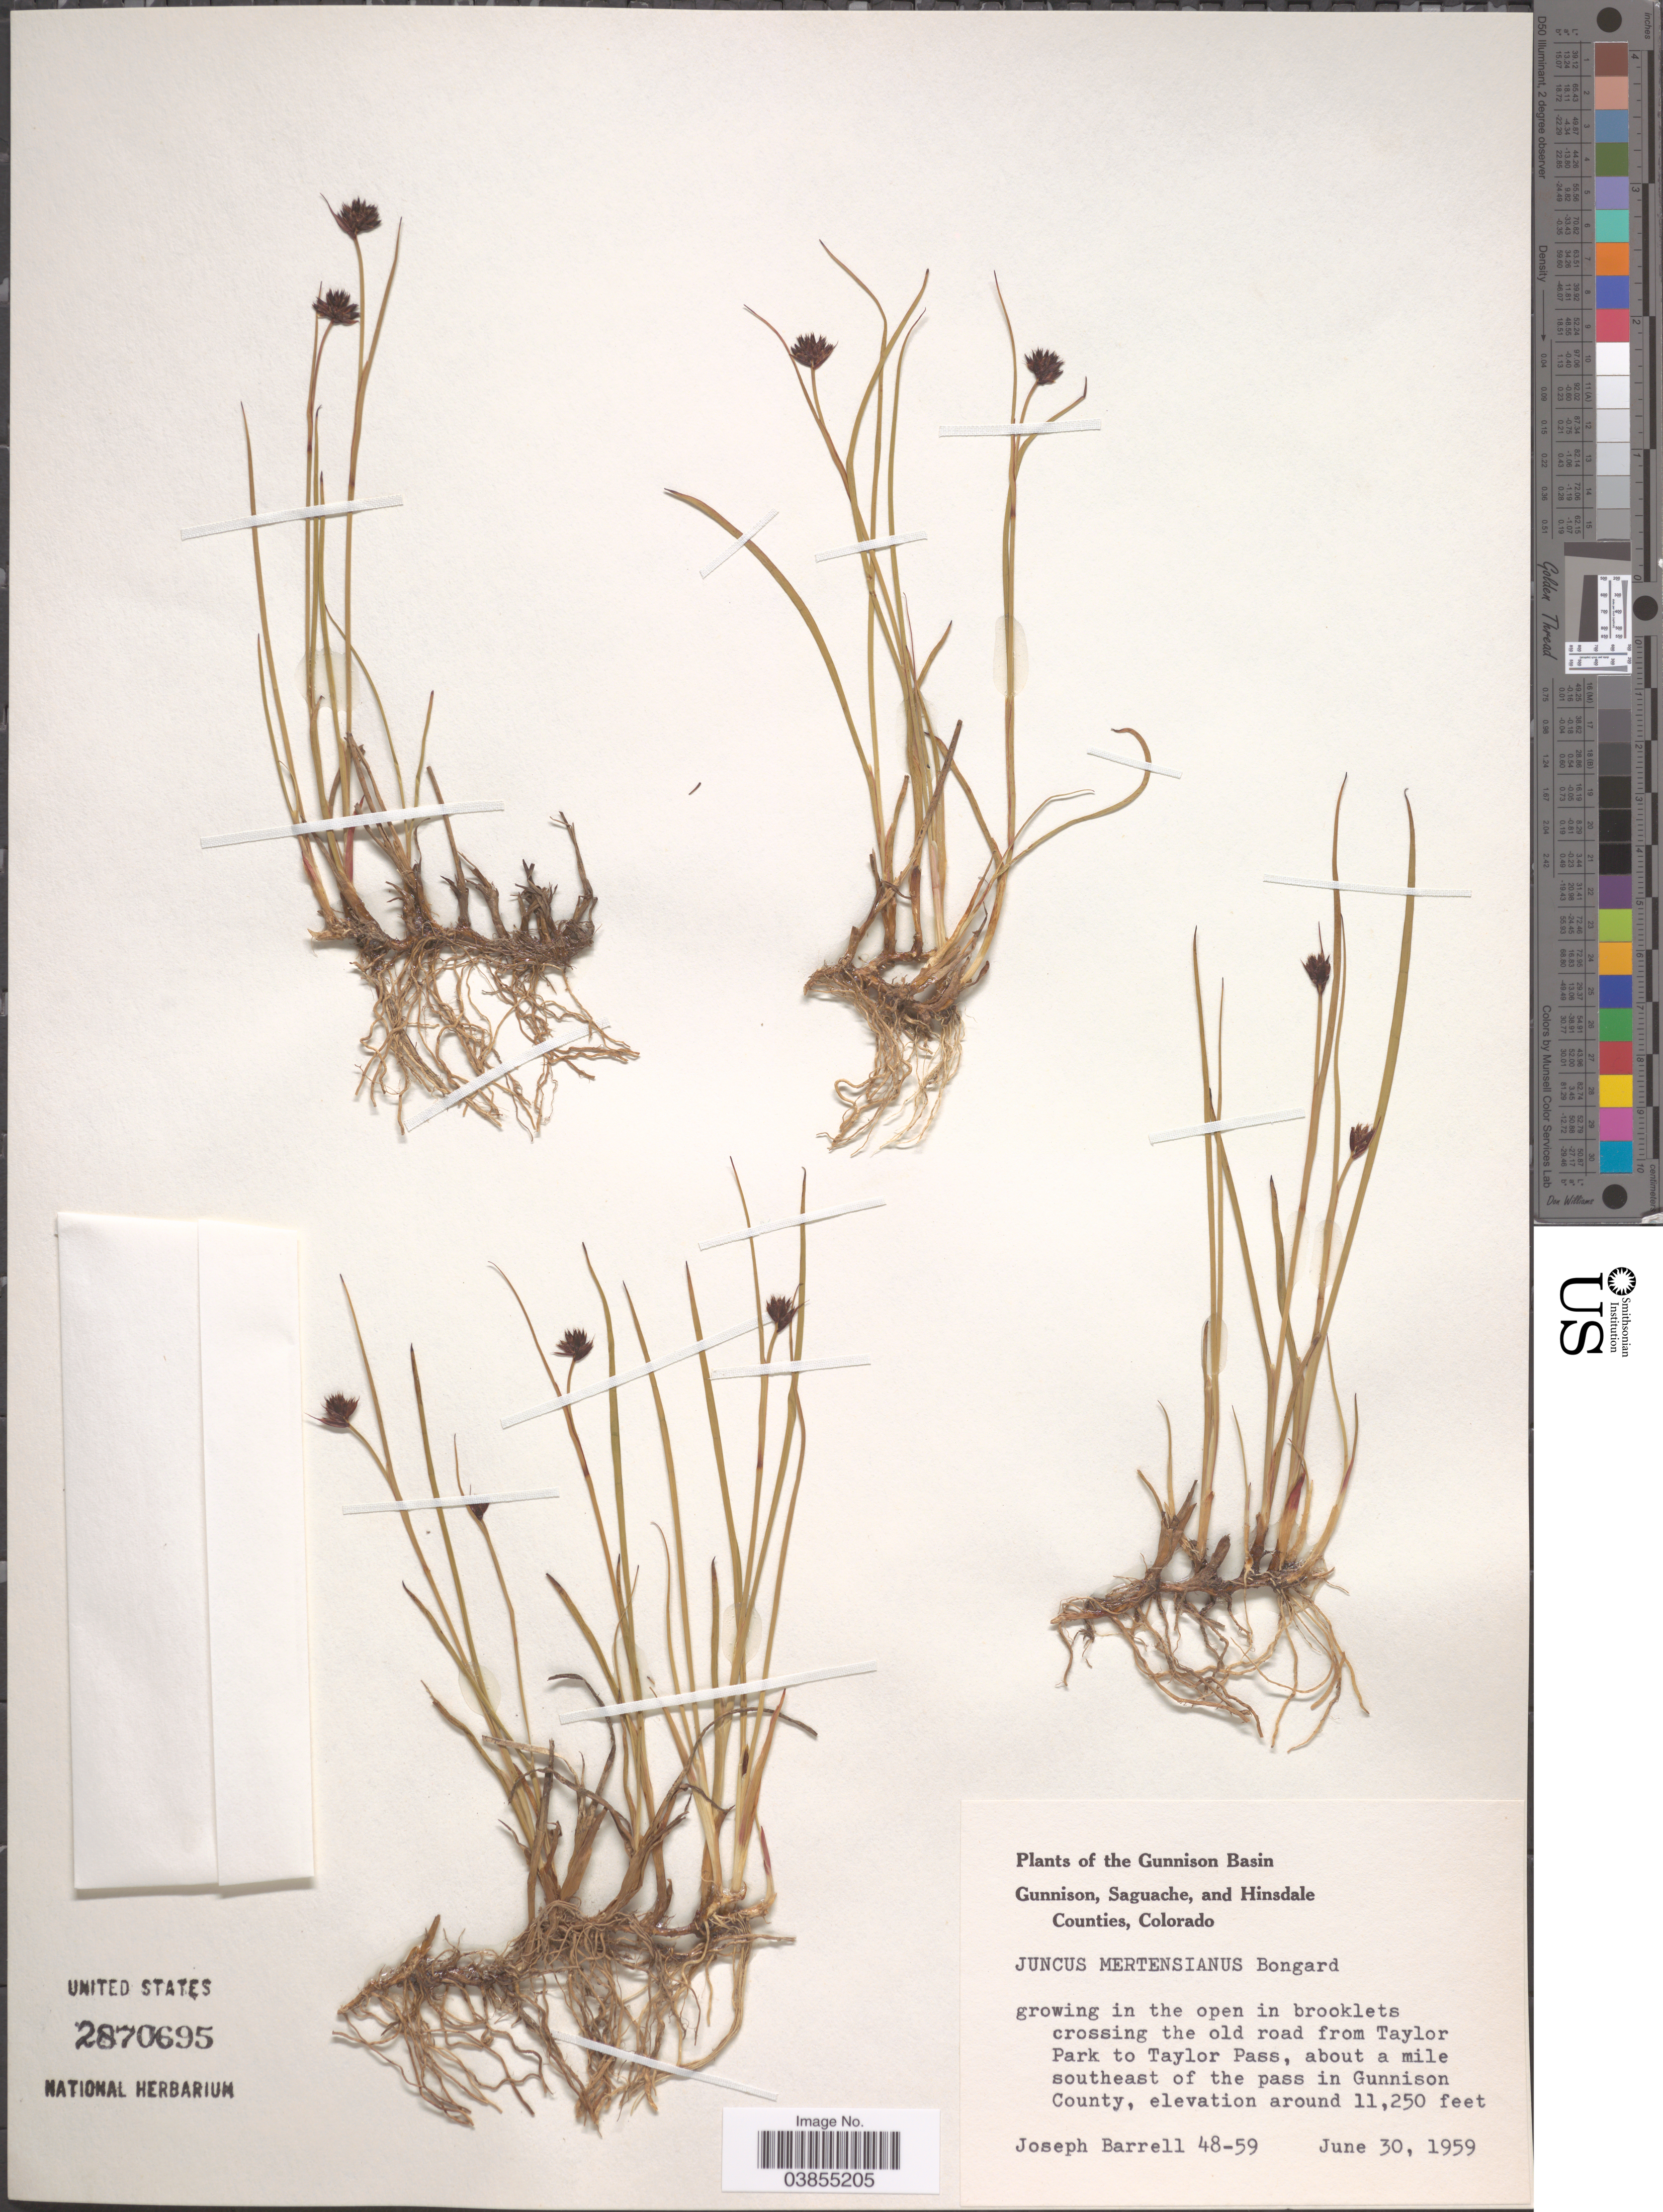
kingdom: Plantae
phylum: Tracheophyta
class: Liliopsida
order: Poales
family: Juncaceae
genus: Juncus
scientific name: Juncus mertensianus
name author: Bong.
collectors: J. Barrell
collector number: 48-59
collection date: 1959-06-30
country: United States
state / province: Colorado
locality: Gunnison Basin, in the open in brooklets crossing the old road from Taylor Park to Taylor Pass, about a mile southeast of the pass in Gunnison County.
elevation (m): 3429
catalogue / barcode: US 2870695